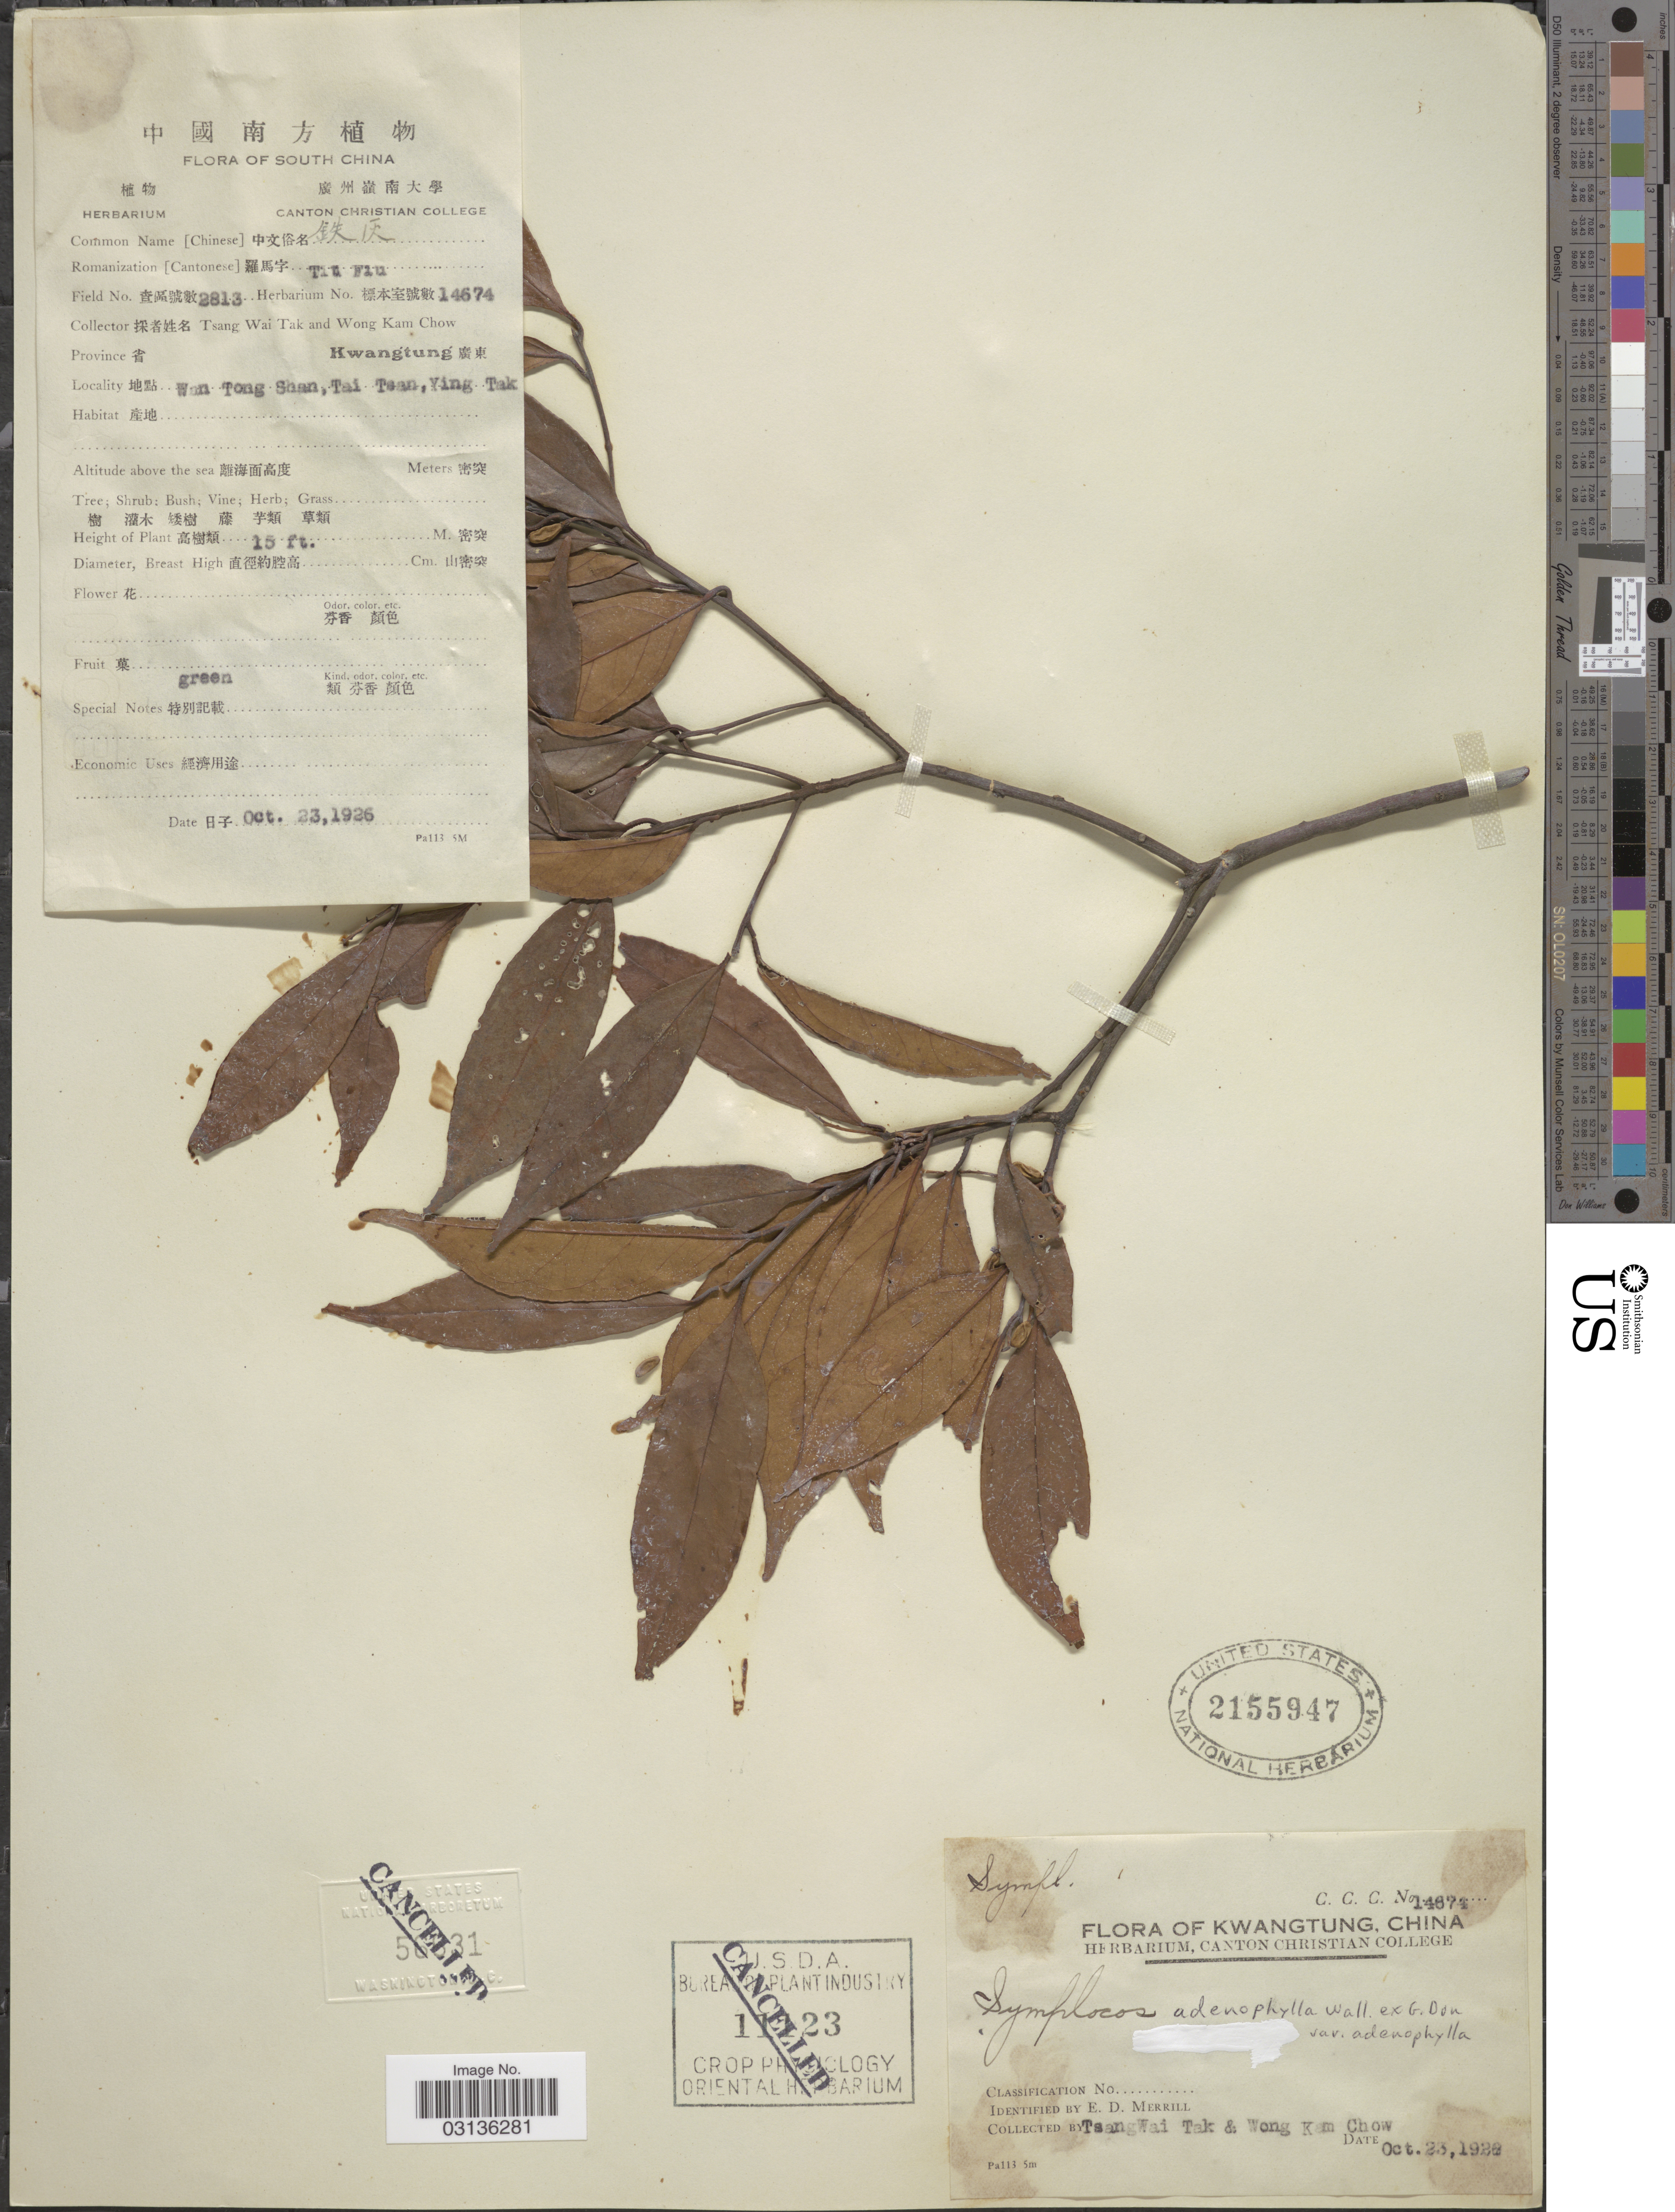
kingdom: Plantae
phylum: Tracheophyta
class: Magnoliopsida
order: Ericales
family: Symplocaceae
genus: Symplocos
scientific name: Symplocos adenophylla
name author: Wall. ex G. Don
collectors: T. Tak & W. Chow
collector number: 2813/14674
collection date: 1922-10-23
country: China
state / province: Guangdong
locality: South China. Province Kwangtung. Wan Tong Shan, Tai Tsan, Ying Tak.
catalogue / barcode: US 2155947